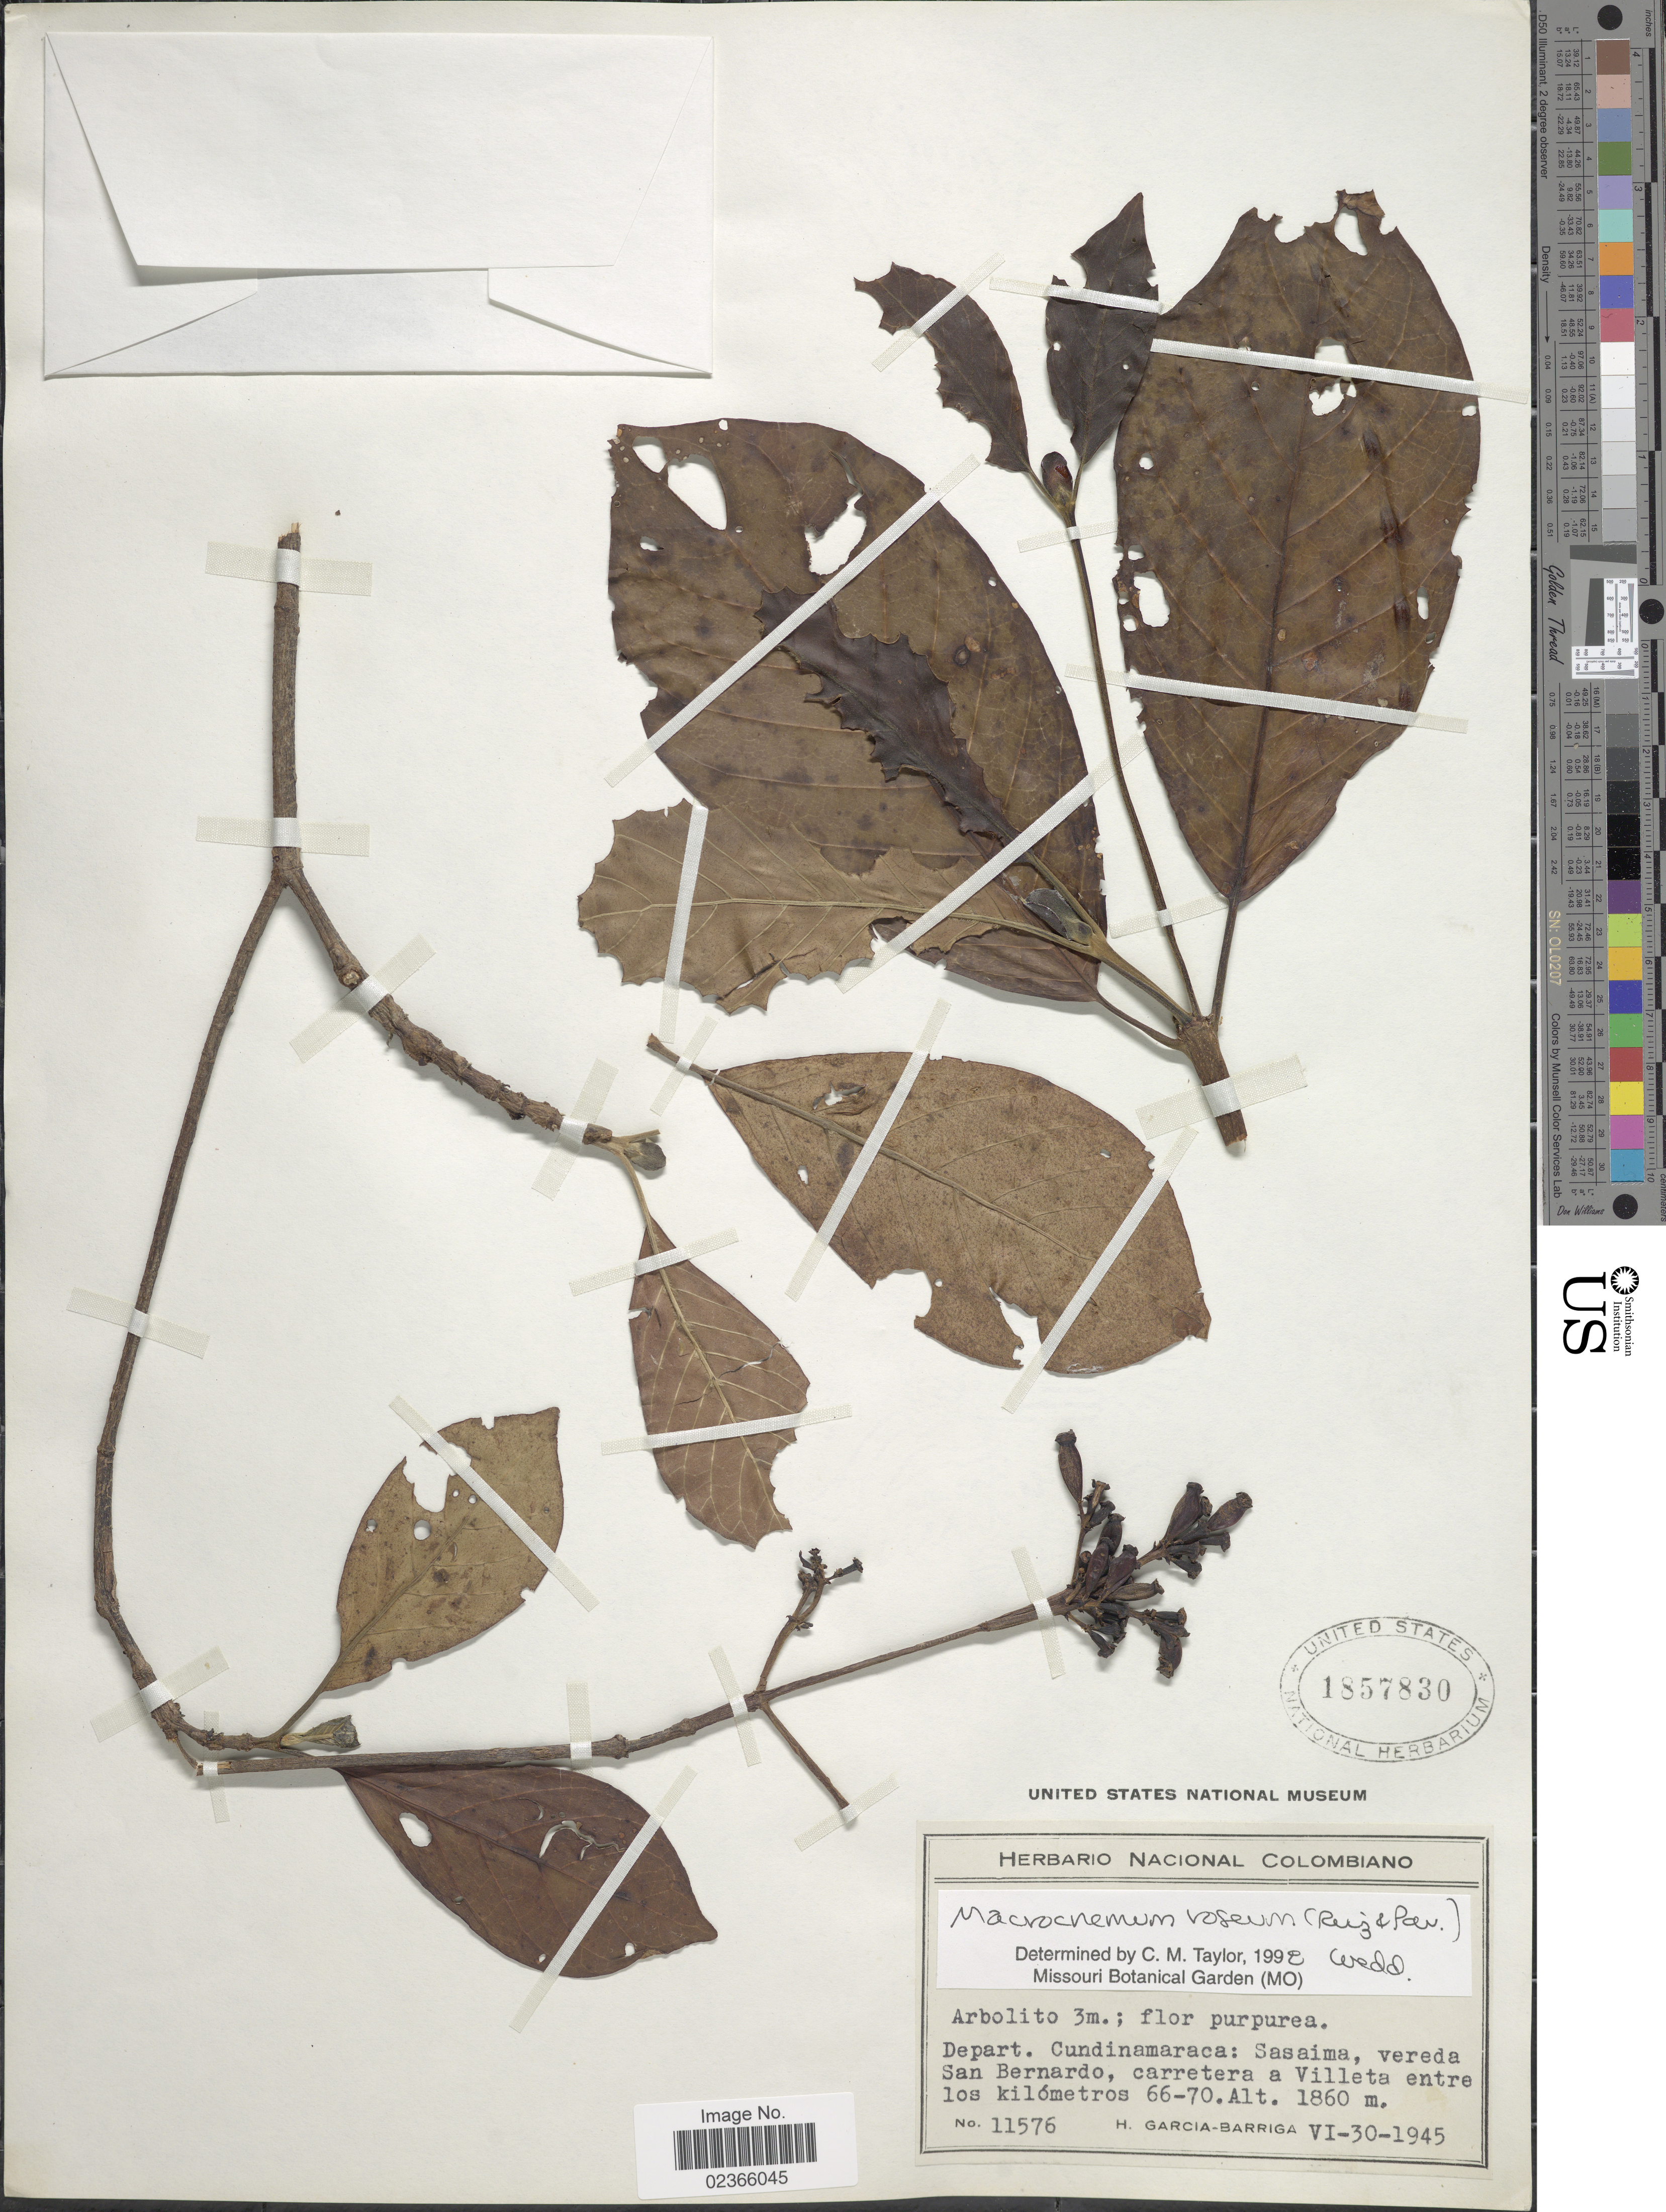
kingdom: Plantae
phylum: Tracheophyta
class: Magnoliopsida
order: Gentianales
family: Rubiaceae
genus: Macrocnemum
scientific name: Macrocnemum roseum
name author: Wedd.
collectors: H. García Barriga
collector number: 11576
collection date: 1945-06-30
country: Colombia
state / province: Cundinamarca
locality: Depart. Cundinamaraca: Sasaima, vereda San Bernardo, Carretera a Villeta entre los kilometros 66-70 m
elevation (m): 1860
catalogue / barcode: US 1857830